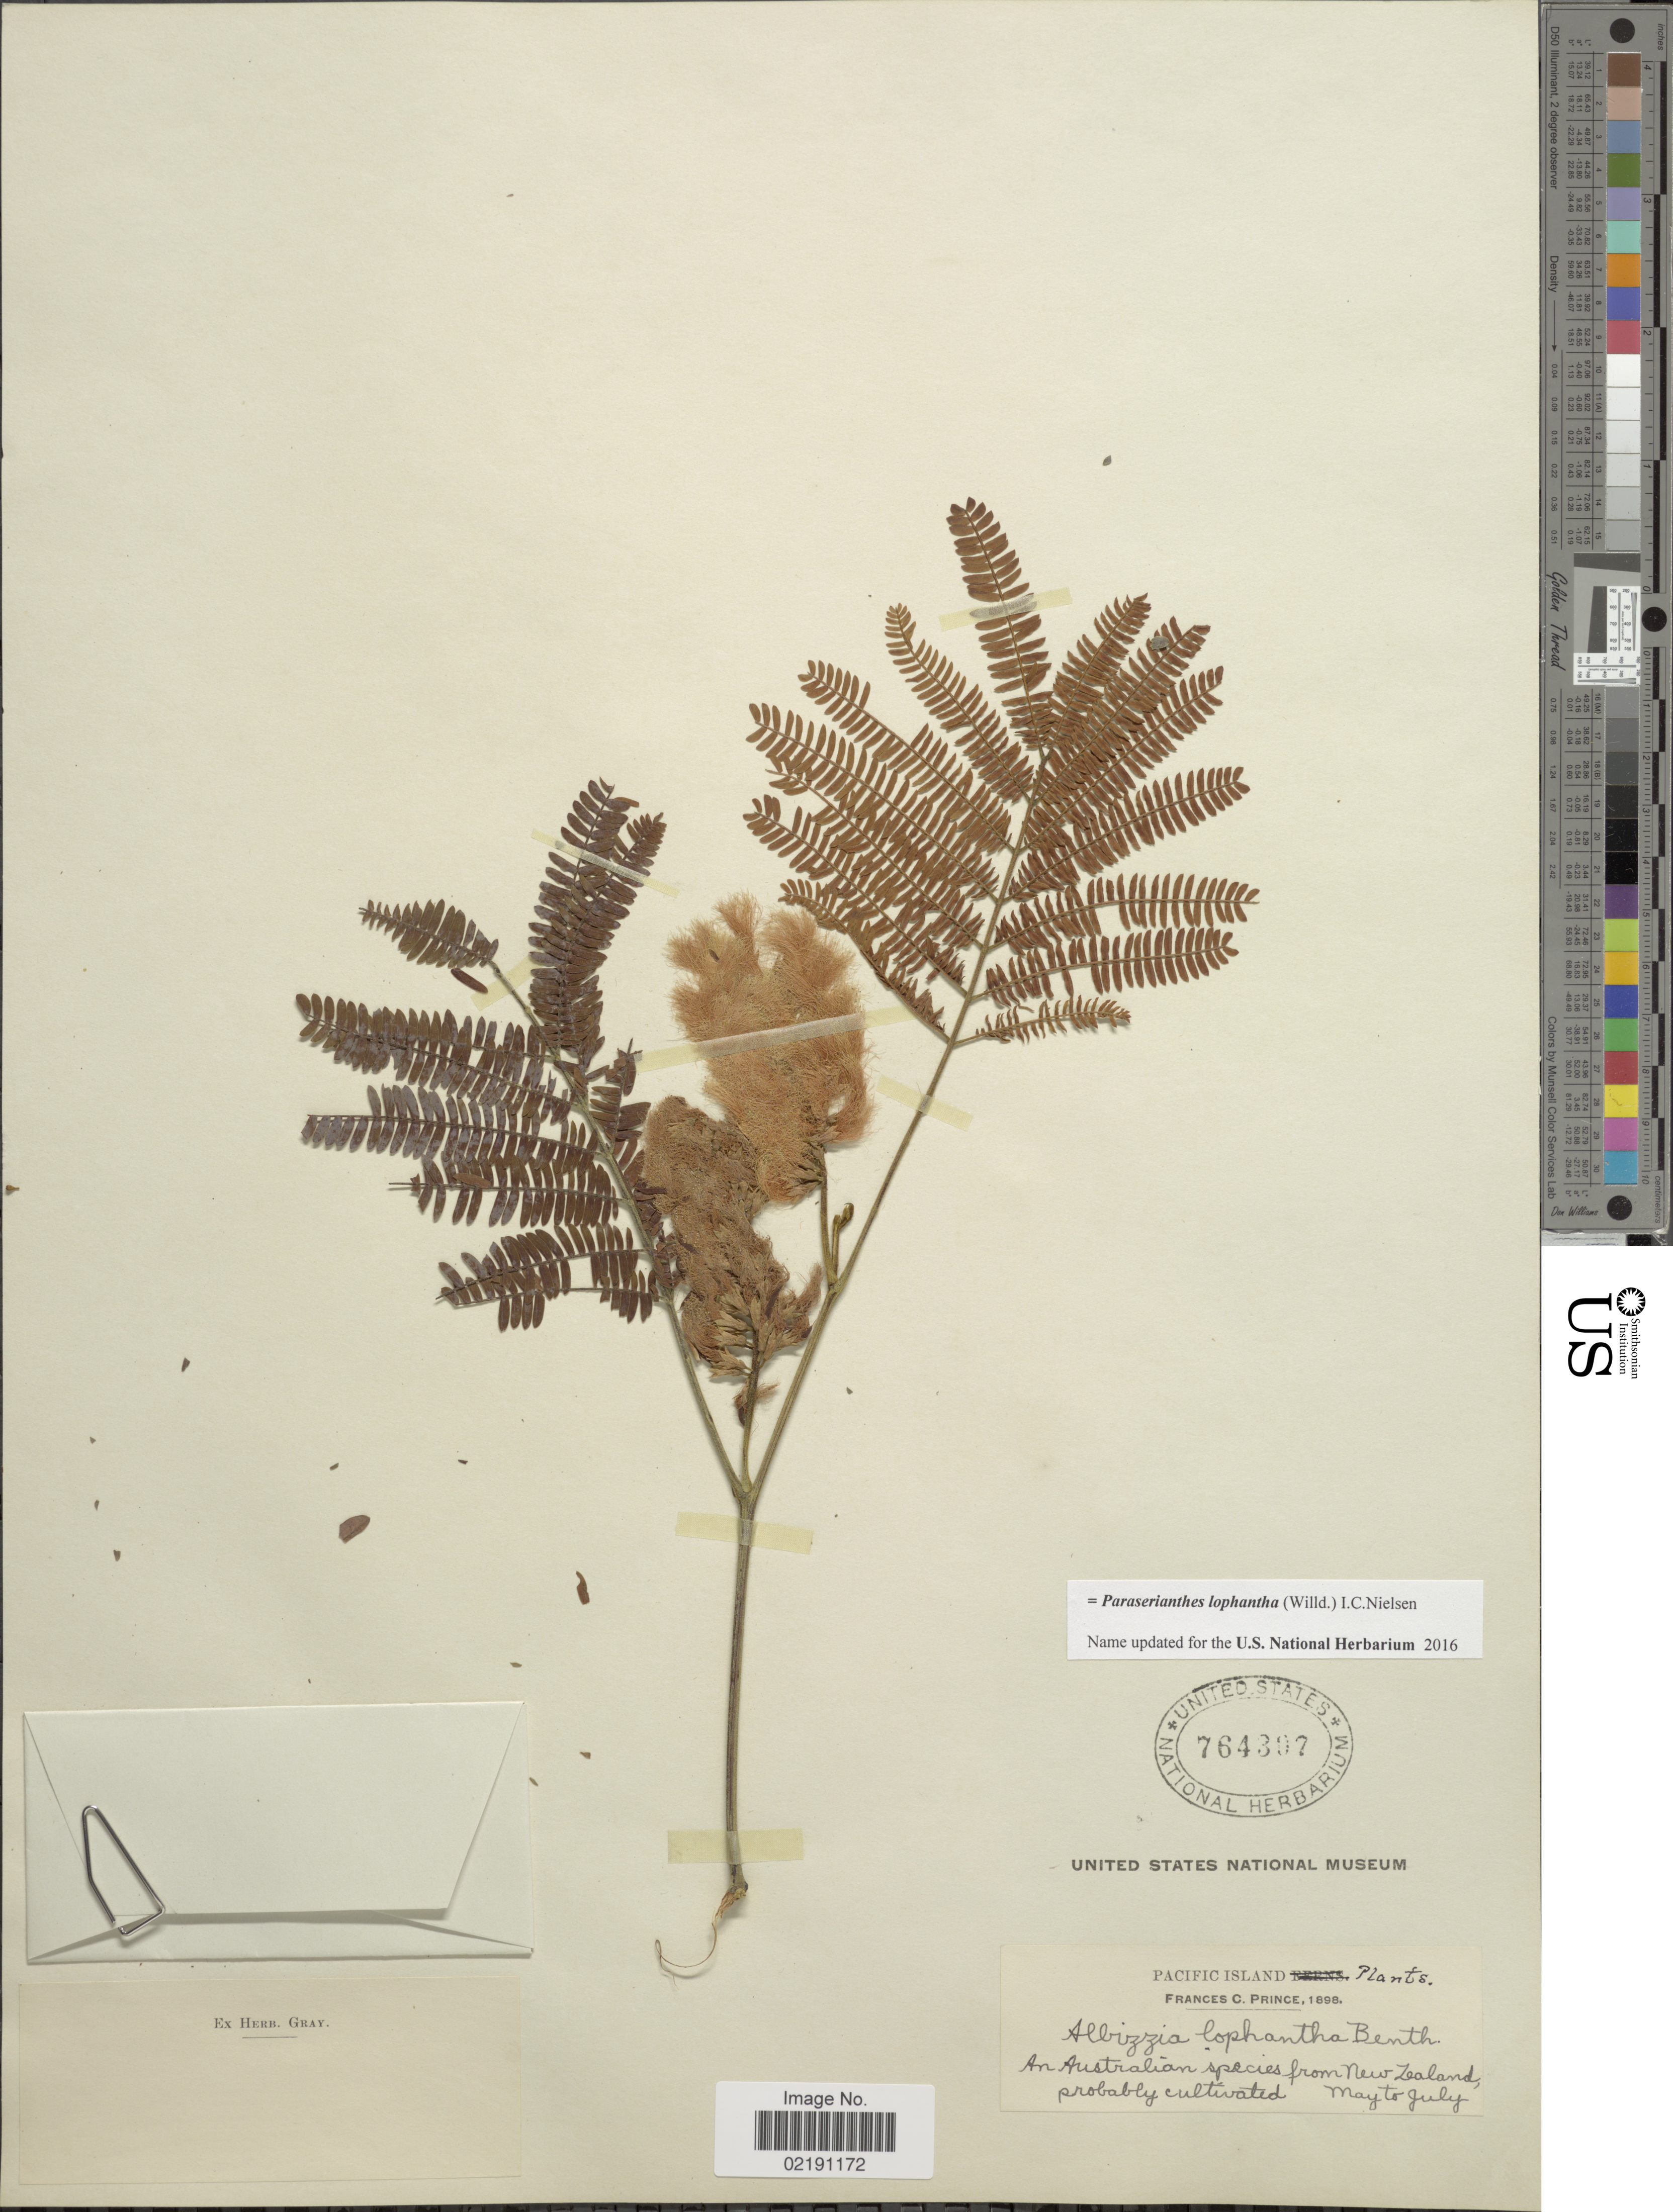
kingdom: Plantae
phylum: Tracheophyta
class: Magnoliopsida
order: Fabales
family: Fabaceae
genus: Paraserianthes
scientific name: Paraserianthes lophantha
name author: (Vent.) I.C. Nielsen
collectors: F. Prince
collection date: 1898-05/1898-07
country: New Zealand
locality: Pacific Island. An Australian species from New Zealand, probably cultivated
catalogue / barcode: US 764307